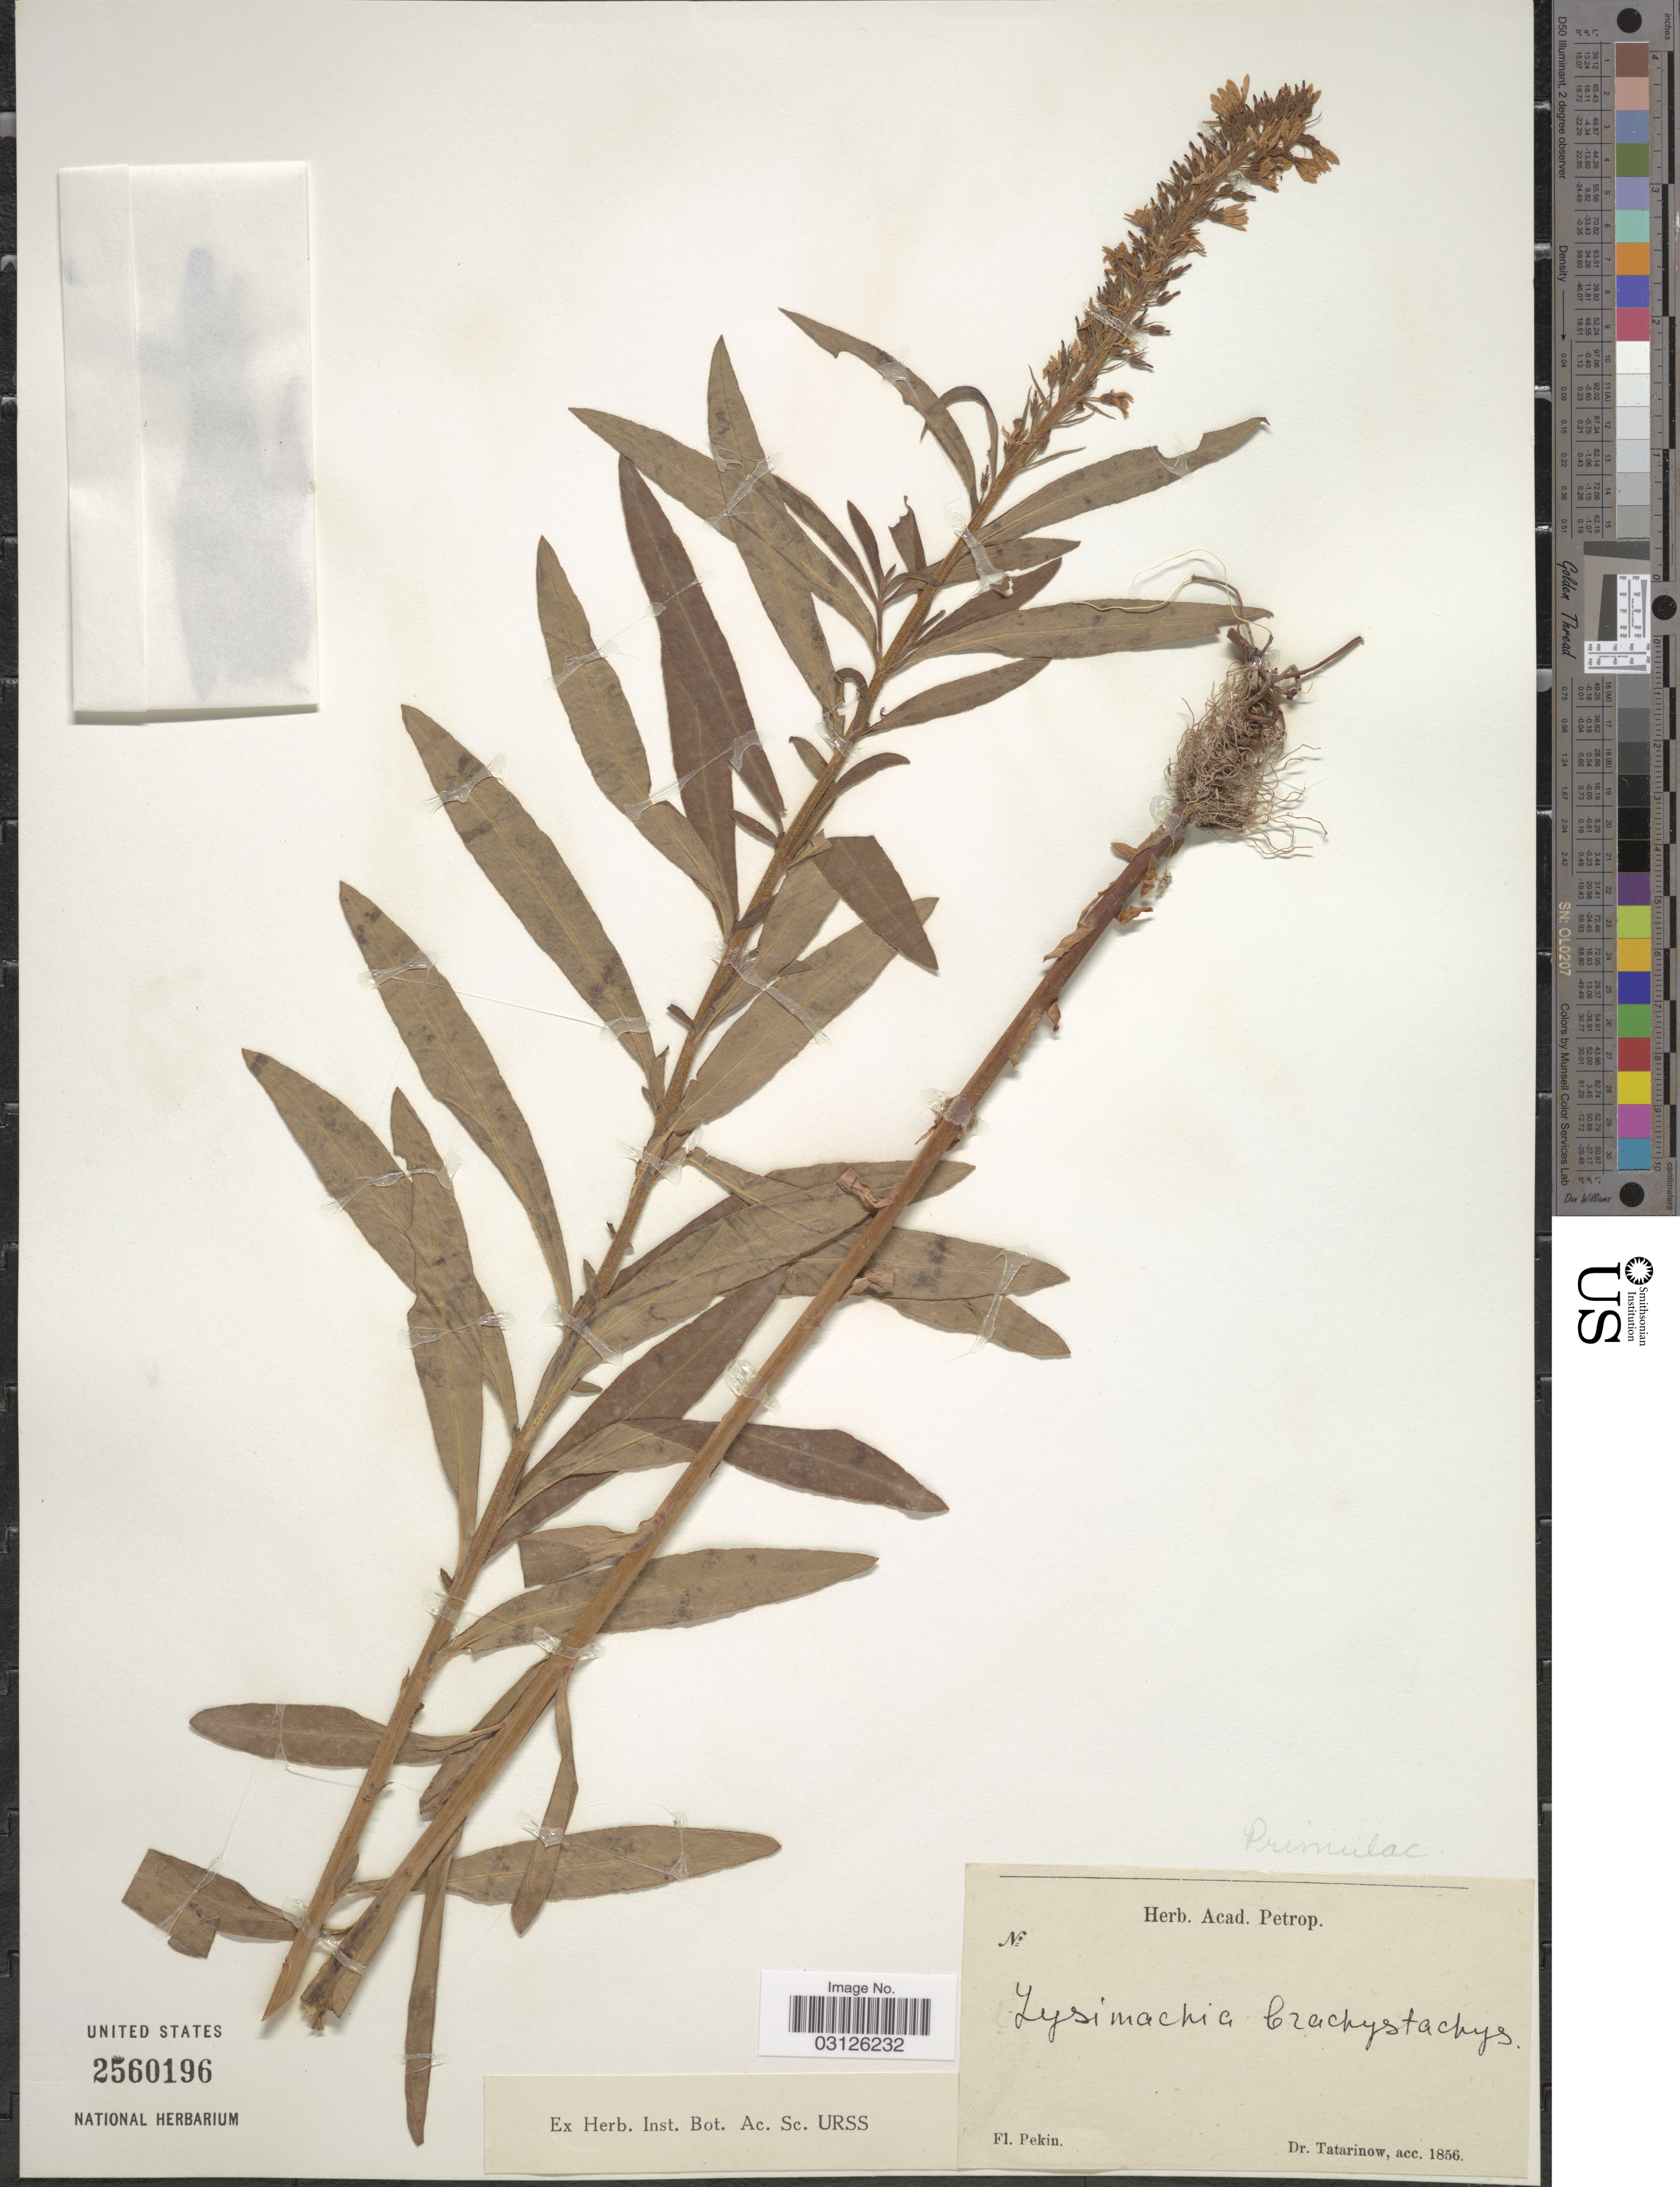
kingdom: Plantae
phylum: Tracheophyta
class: Magnoliopsida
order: Ericales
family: Primulaceae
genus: Lysimachia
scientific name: Lysimachia barystachys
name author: Bunge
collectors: -. Tatarinow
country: China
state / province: Beijing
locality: Pekin.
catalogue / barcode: US 2560196